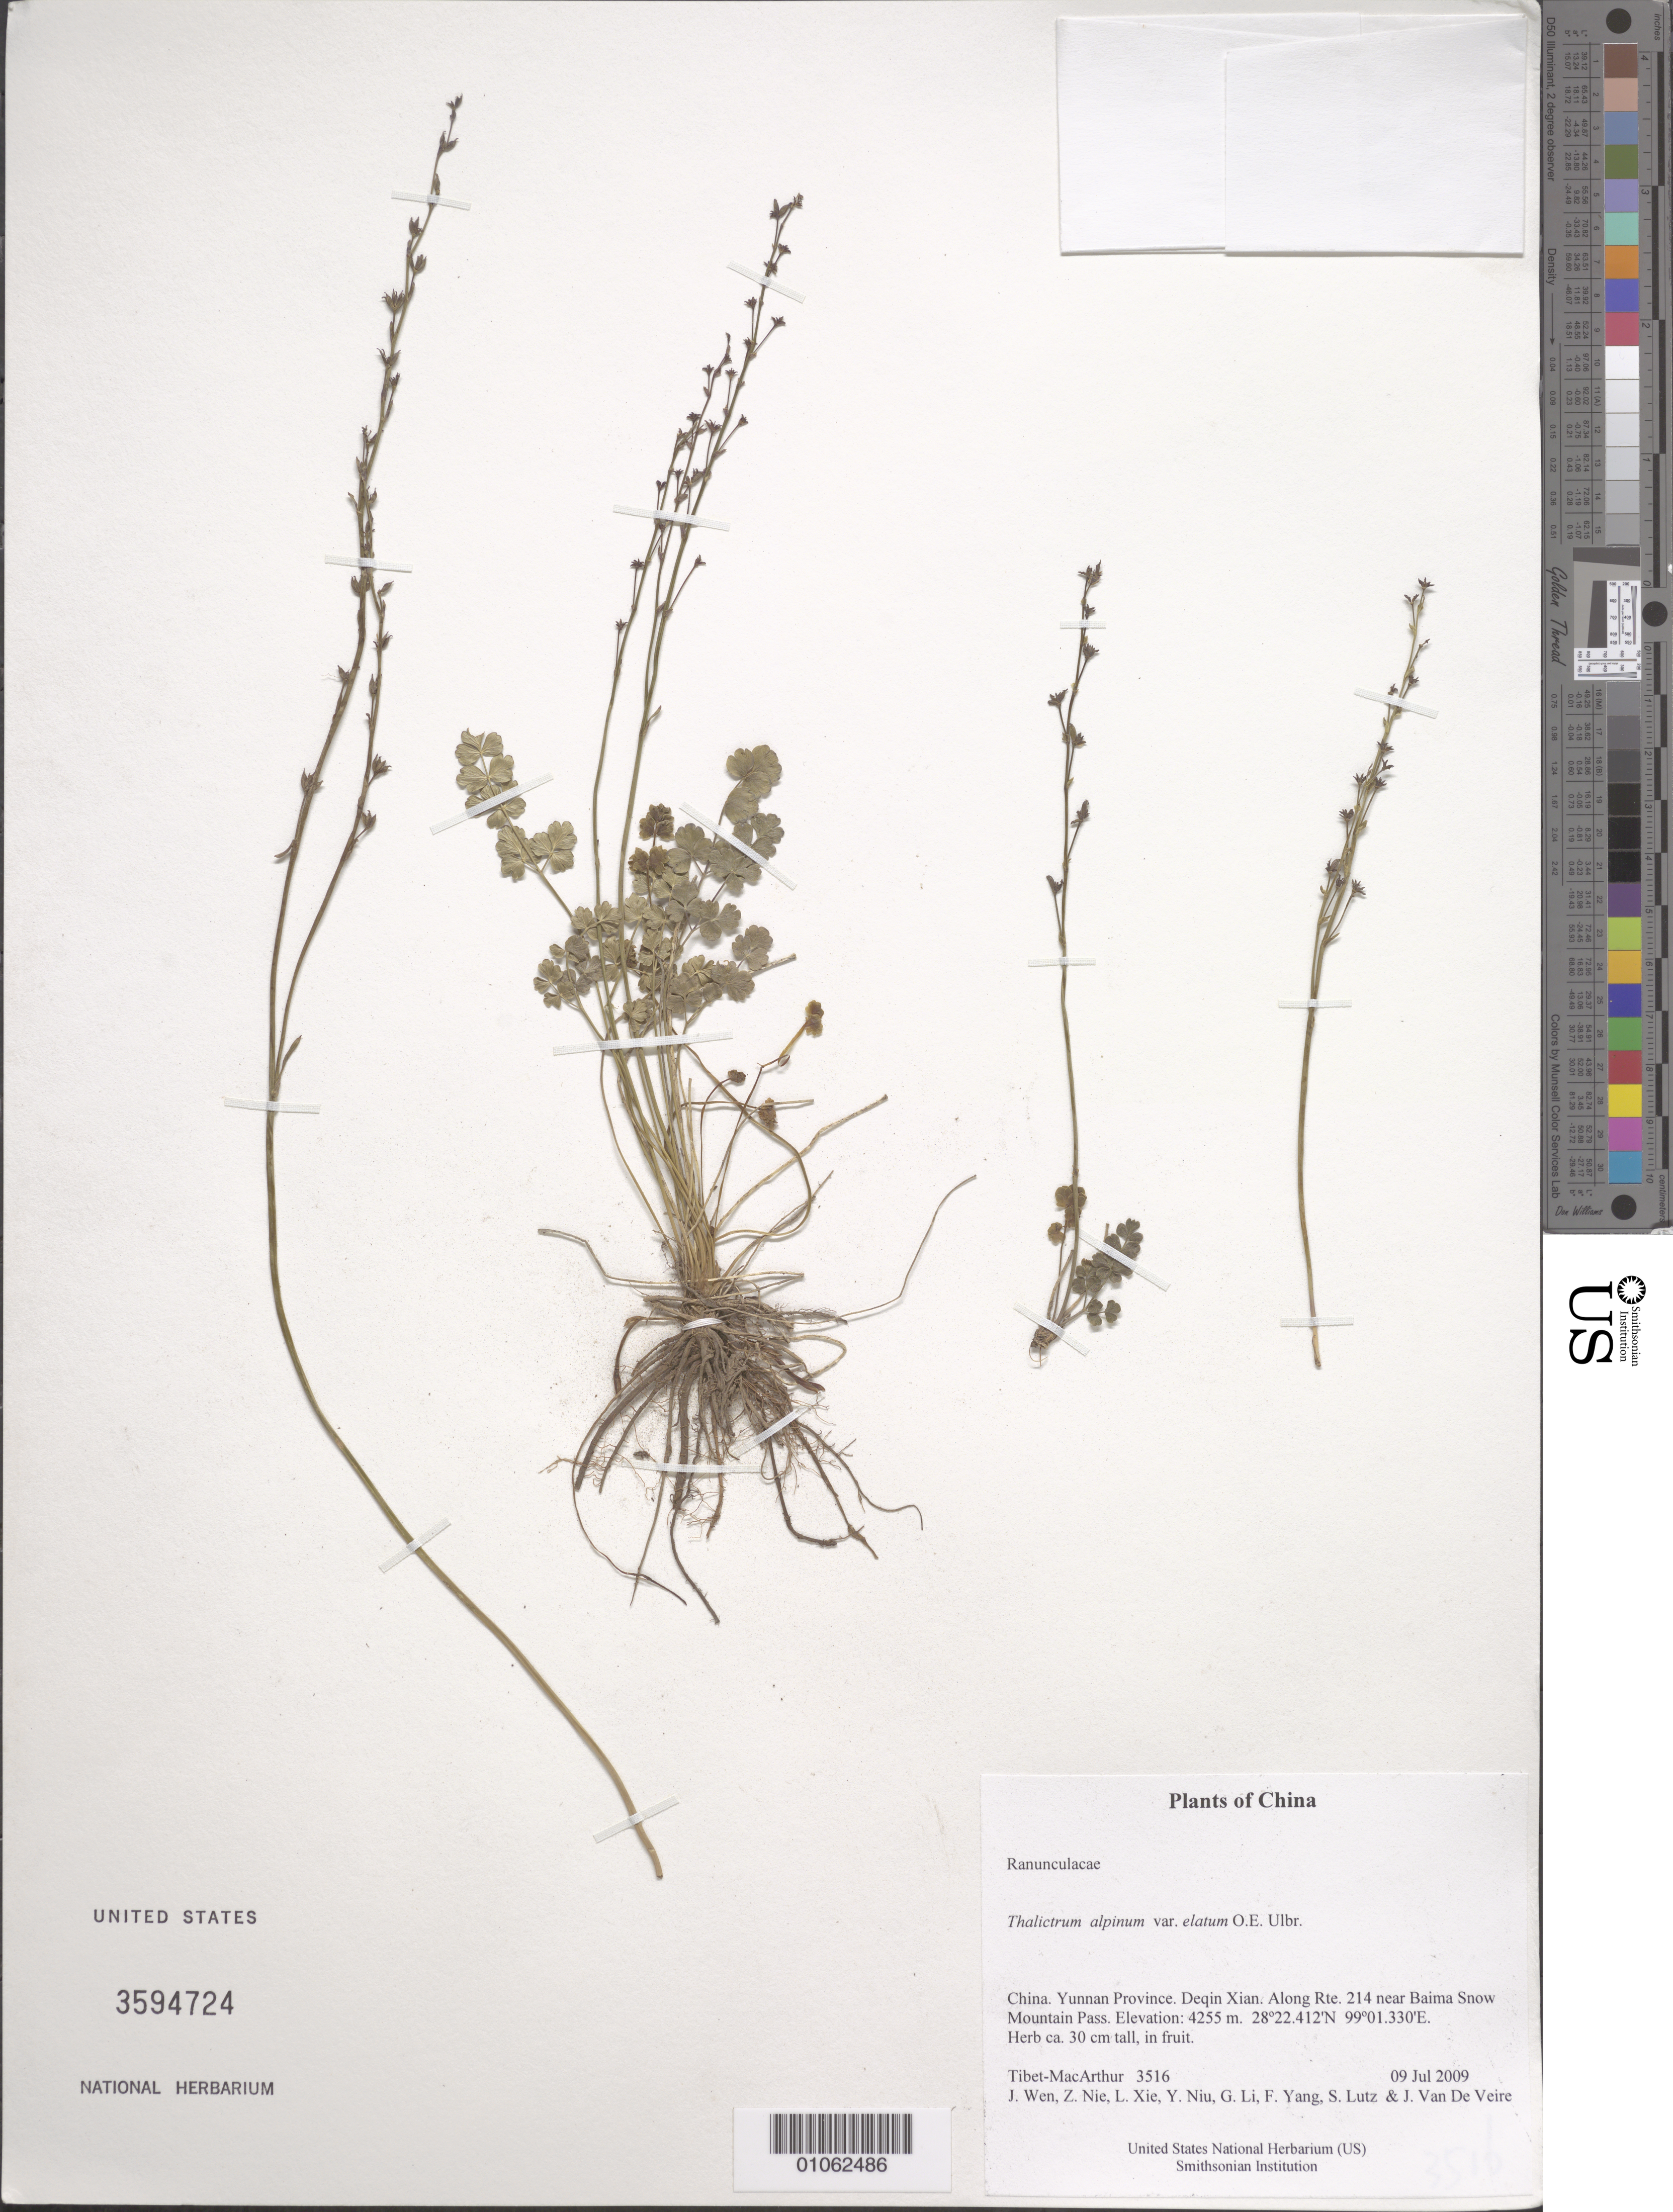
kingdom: Plantae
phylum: Tracheophyta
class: Magnoliopsida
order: Ranunculales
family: Ranunculaceae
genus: Thalictrum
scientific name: Thalictrum alpinum var. elatum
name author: Ulbr.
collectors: Tibet-MacArthur, J. Wen, Z. Nie, L. Xie, Y. Niu, G. Li, F. Yang, S. Lutz & J. Van De Veire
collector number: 3516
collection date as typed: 09 Jul 2009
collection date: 2009-07-09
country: China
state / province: Yunnan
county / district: Deqin Xian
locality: Along Rte. 214 near Baima Snow Mountain Pass.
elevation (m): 4255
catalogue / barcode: US 3594724